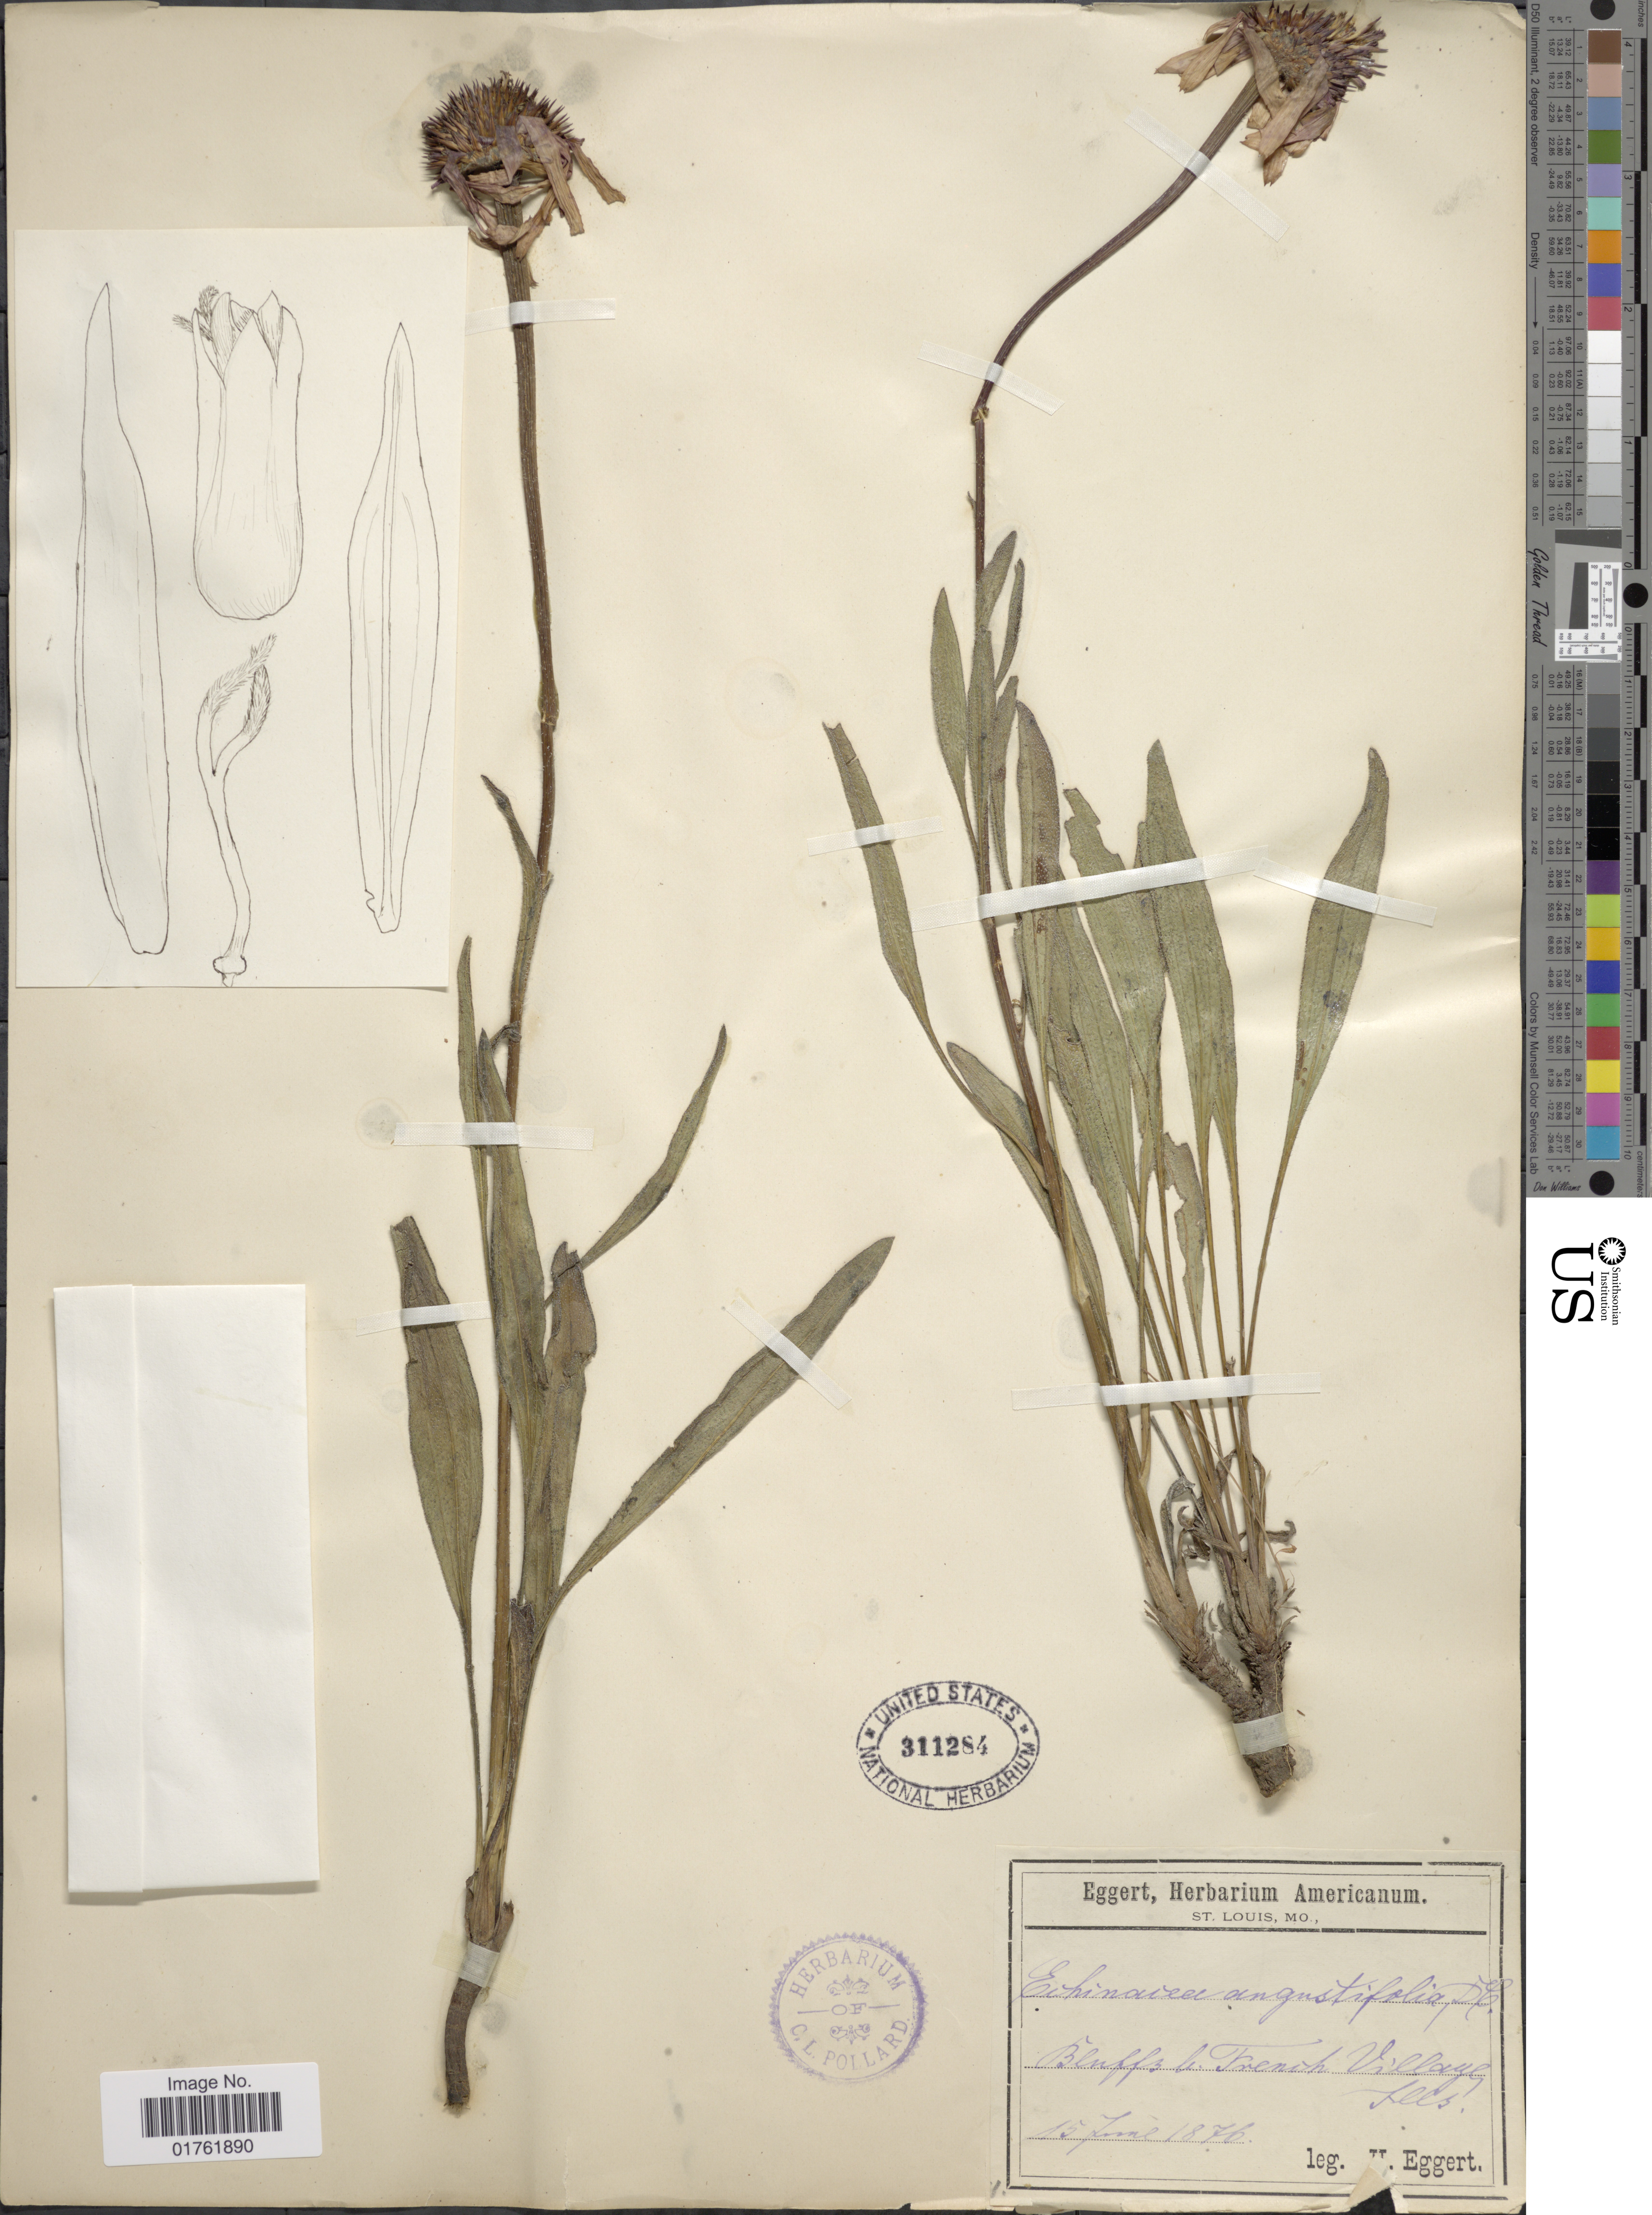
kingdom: Plantae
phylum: Tracheophyta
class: Magnoliopsida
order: Asterales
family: Asteraceae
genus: Echinacea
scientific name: Echinacea angustifolia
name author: DC.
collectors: H. Eggert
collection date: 1876-06-15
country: United States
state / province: Illinois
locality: Bluffs b French Village [Bluffs by French Village]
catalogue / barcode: US 311284